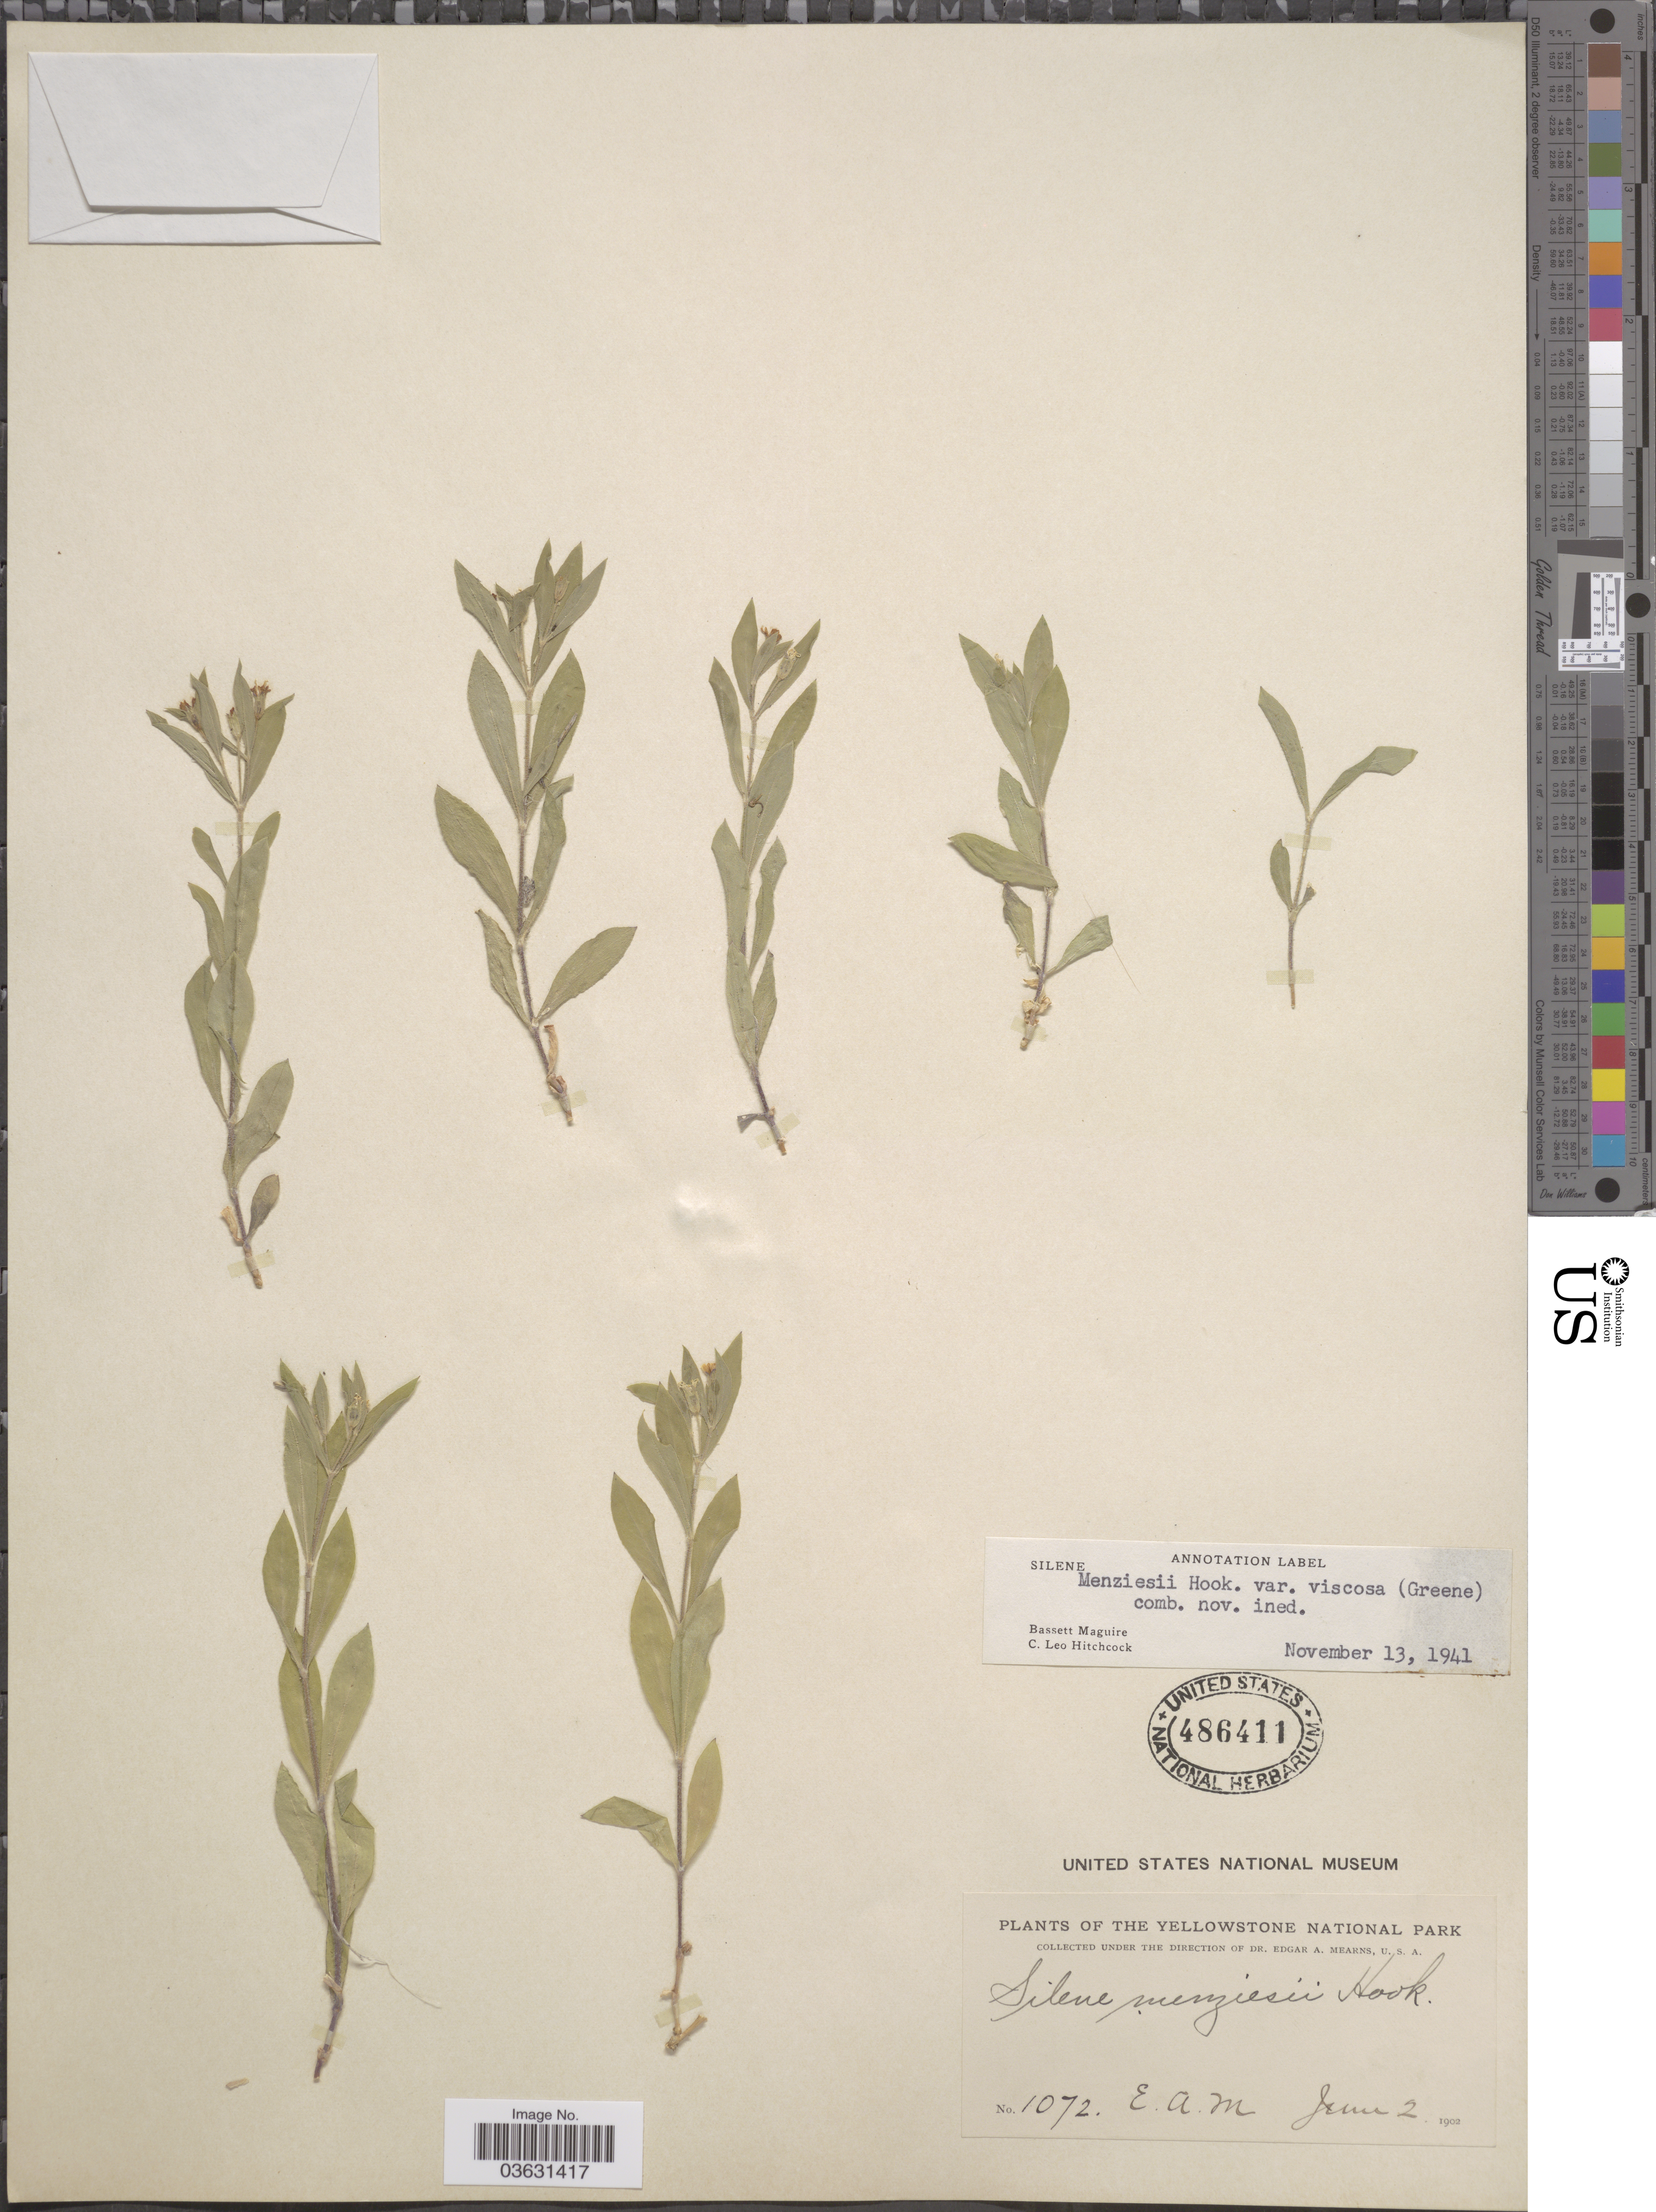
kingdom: Plantae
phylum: Tracheophyta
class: Magnoliopsida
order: Caryophyllales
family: Caryophyllaceae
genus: Silene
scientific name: Silene menziesii var. viscosa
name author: (Greene) C.L. Hitchc. & Maguire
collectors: E. A. Mearns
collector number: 1072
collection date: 1902-06-02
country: United States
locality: The Yellowstone National Park.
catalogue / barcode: US 486411